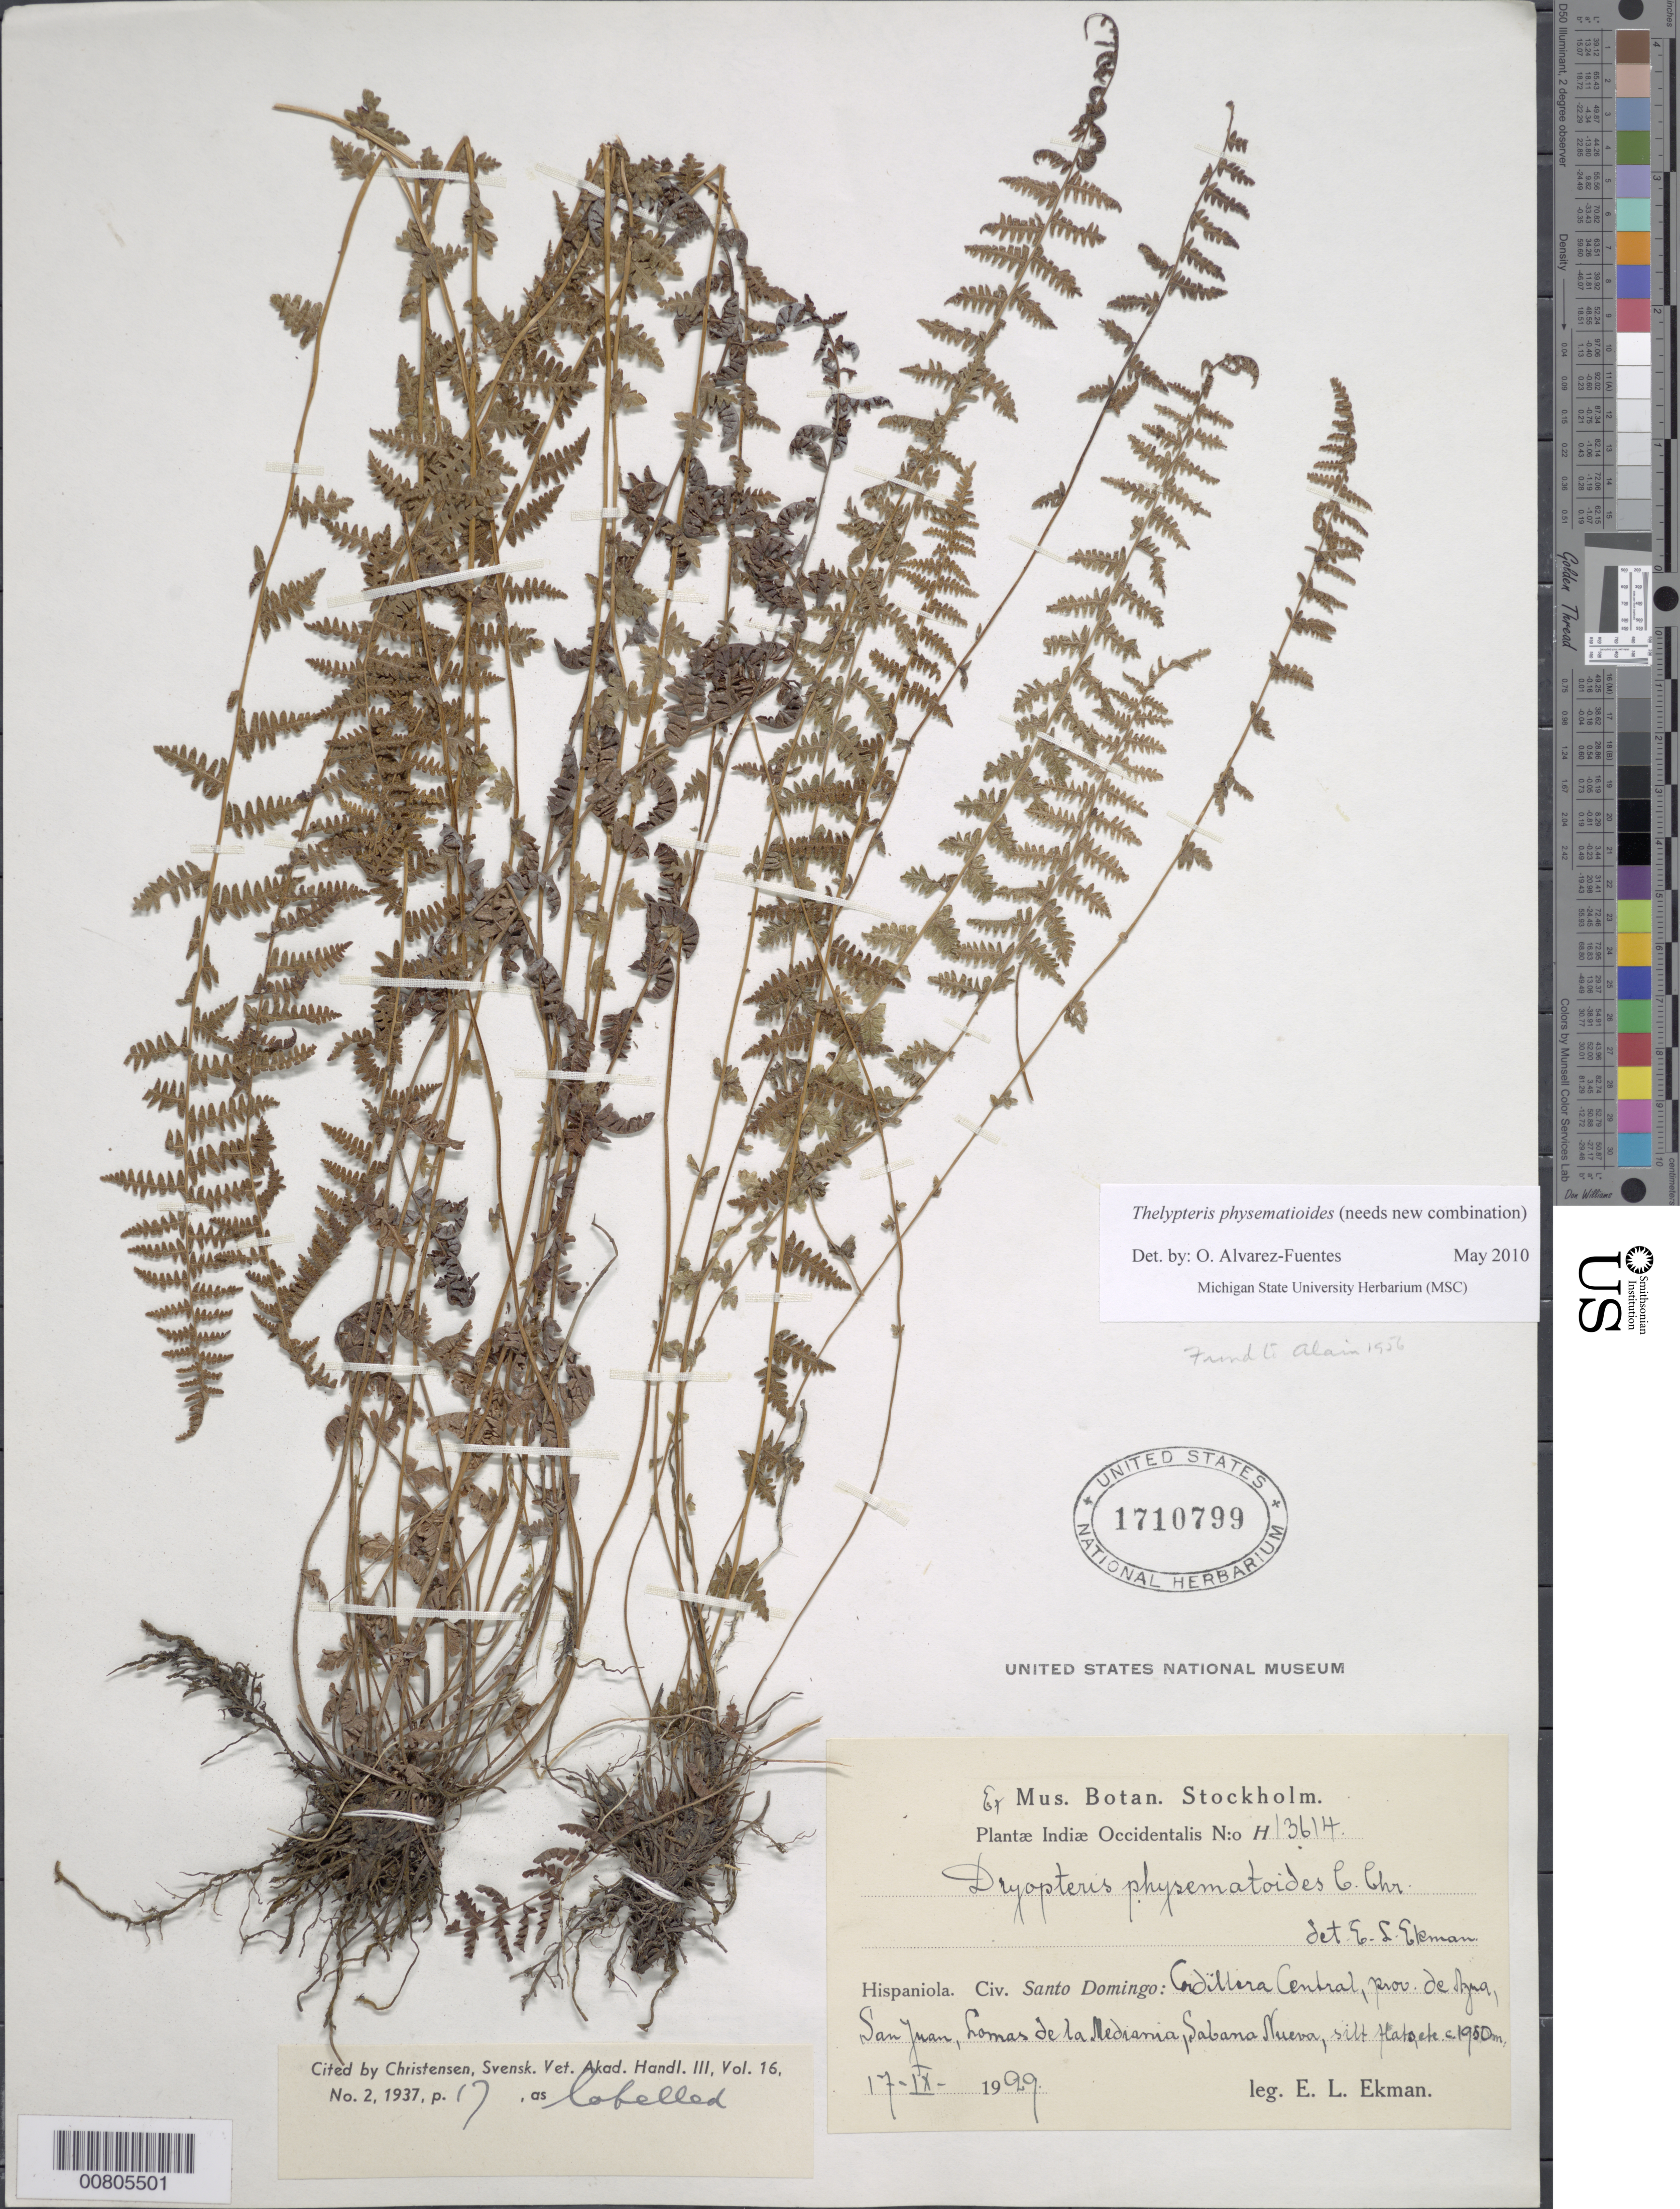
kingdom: Plantae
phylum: Tracheophyta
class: Polypodiopsida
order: Polypodiales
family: Thelypteridaceae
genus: Amauropelta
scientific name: Amauropelta physematioides (Kuhn & C. Chr.) comb. nov., ined 2015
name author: (Kuhn & C. Chr.)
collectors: E. L. Ekman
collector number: H 13614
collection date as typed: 17 Sep 1929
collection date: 1929-09-17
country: Dominican Republic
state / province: Azua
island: Hispaniola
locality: Cordillera Central, San Juan, Lomas de la Mediania, Sabana Nueva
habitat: Silt flats, etc.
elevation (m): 1980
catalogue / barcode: US 1710799